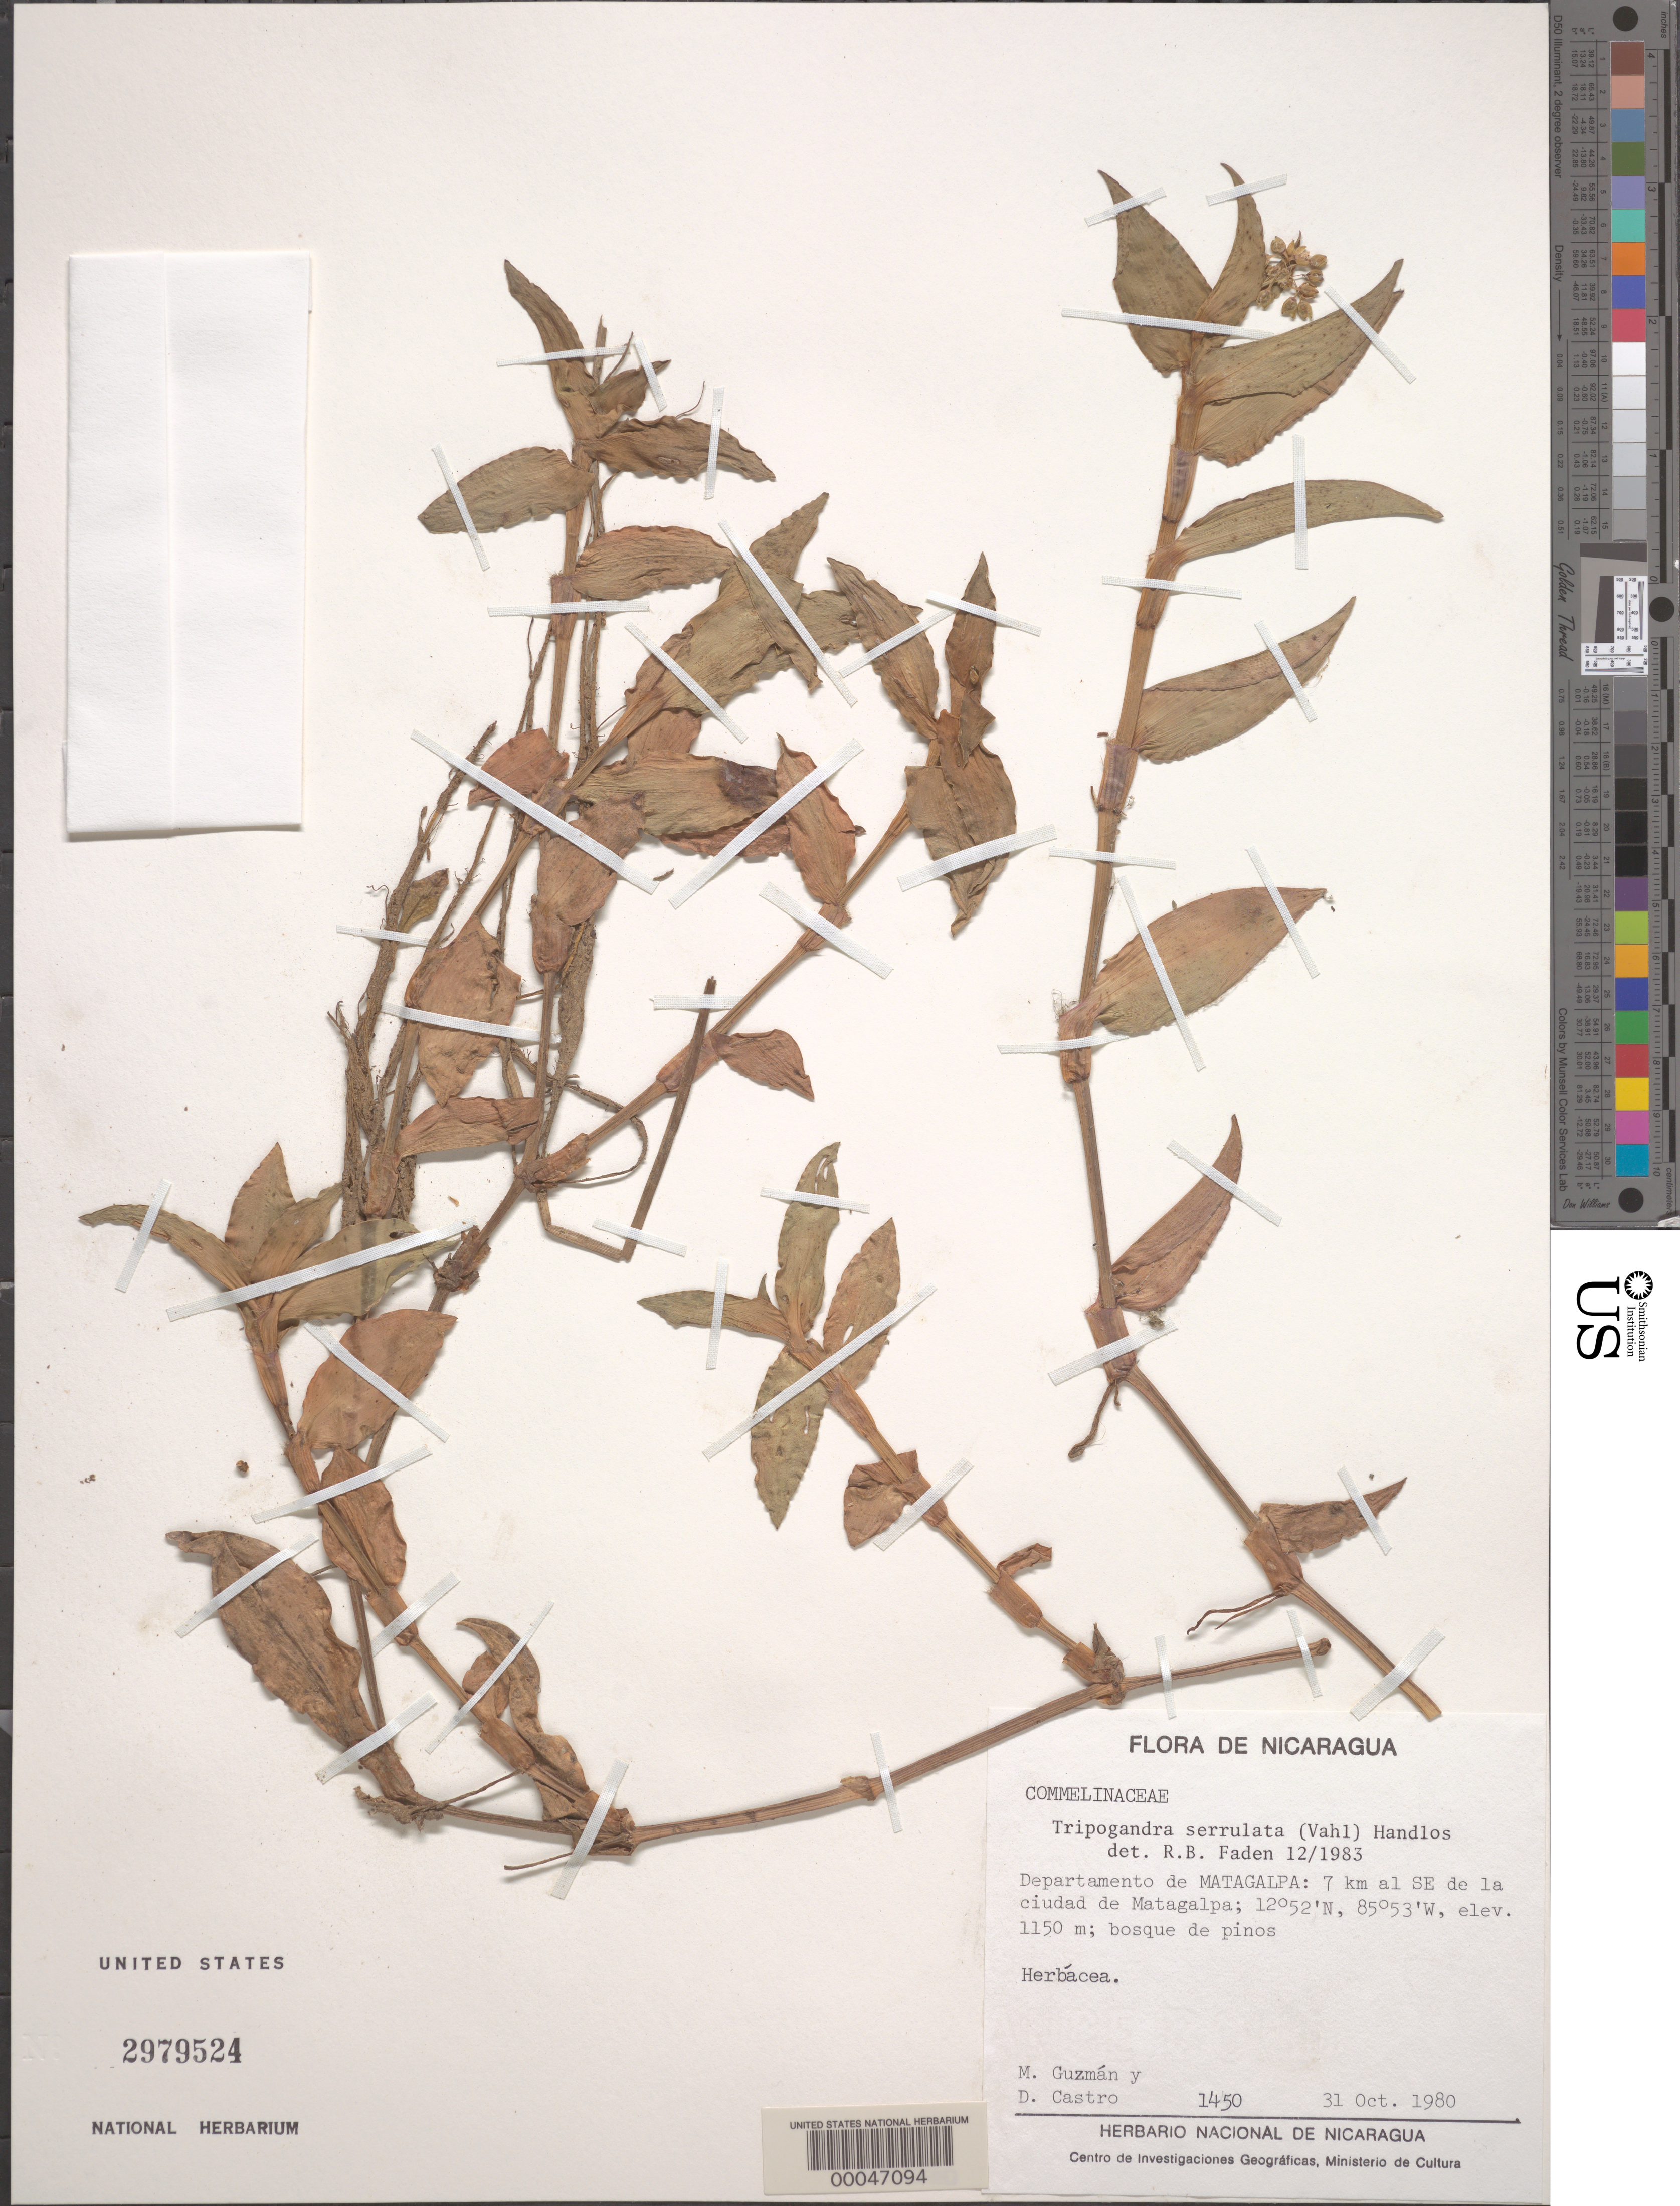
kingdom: Plantae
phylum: Tracheophyta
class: Liliopsida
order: Commelinales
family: Commelinaceae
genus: Tripogandra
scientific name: Tripogandra serrulata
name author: (Vahl) Handlos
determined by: Faden, Robert B., (US), Smithsonian Institution - National Museum of Natural History (UNITED STATES)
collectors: M. Guzman & D. Castro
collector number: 1450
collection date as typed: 31 Oct 1980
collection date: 1980-10-31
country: Nicaragua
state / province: Matagalpa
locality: Se of ciudad de matagalpa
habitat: Pine forest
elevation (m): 1150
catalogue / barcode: US 2979524